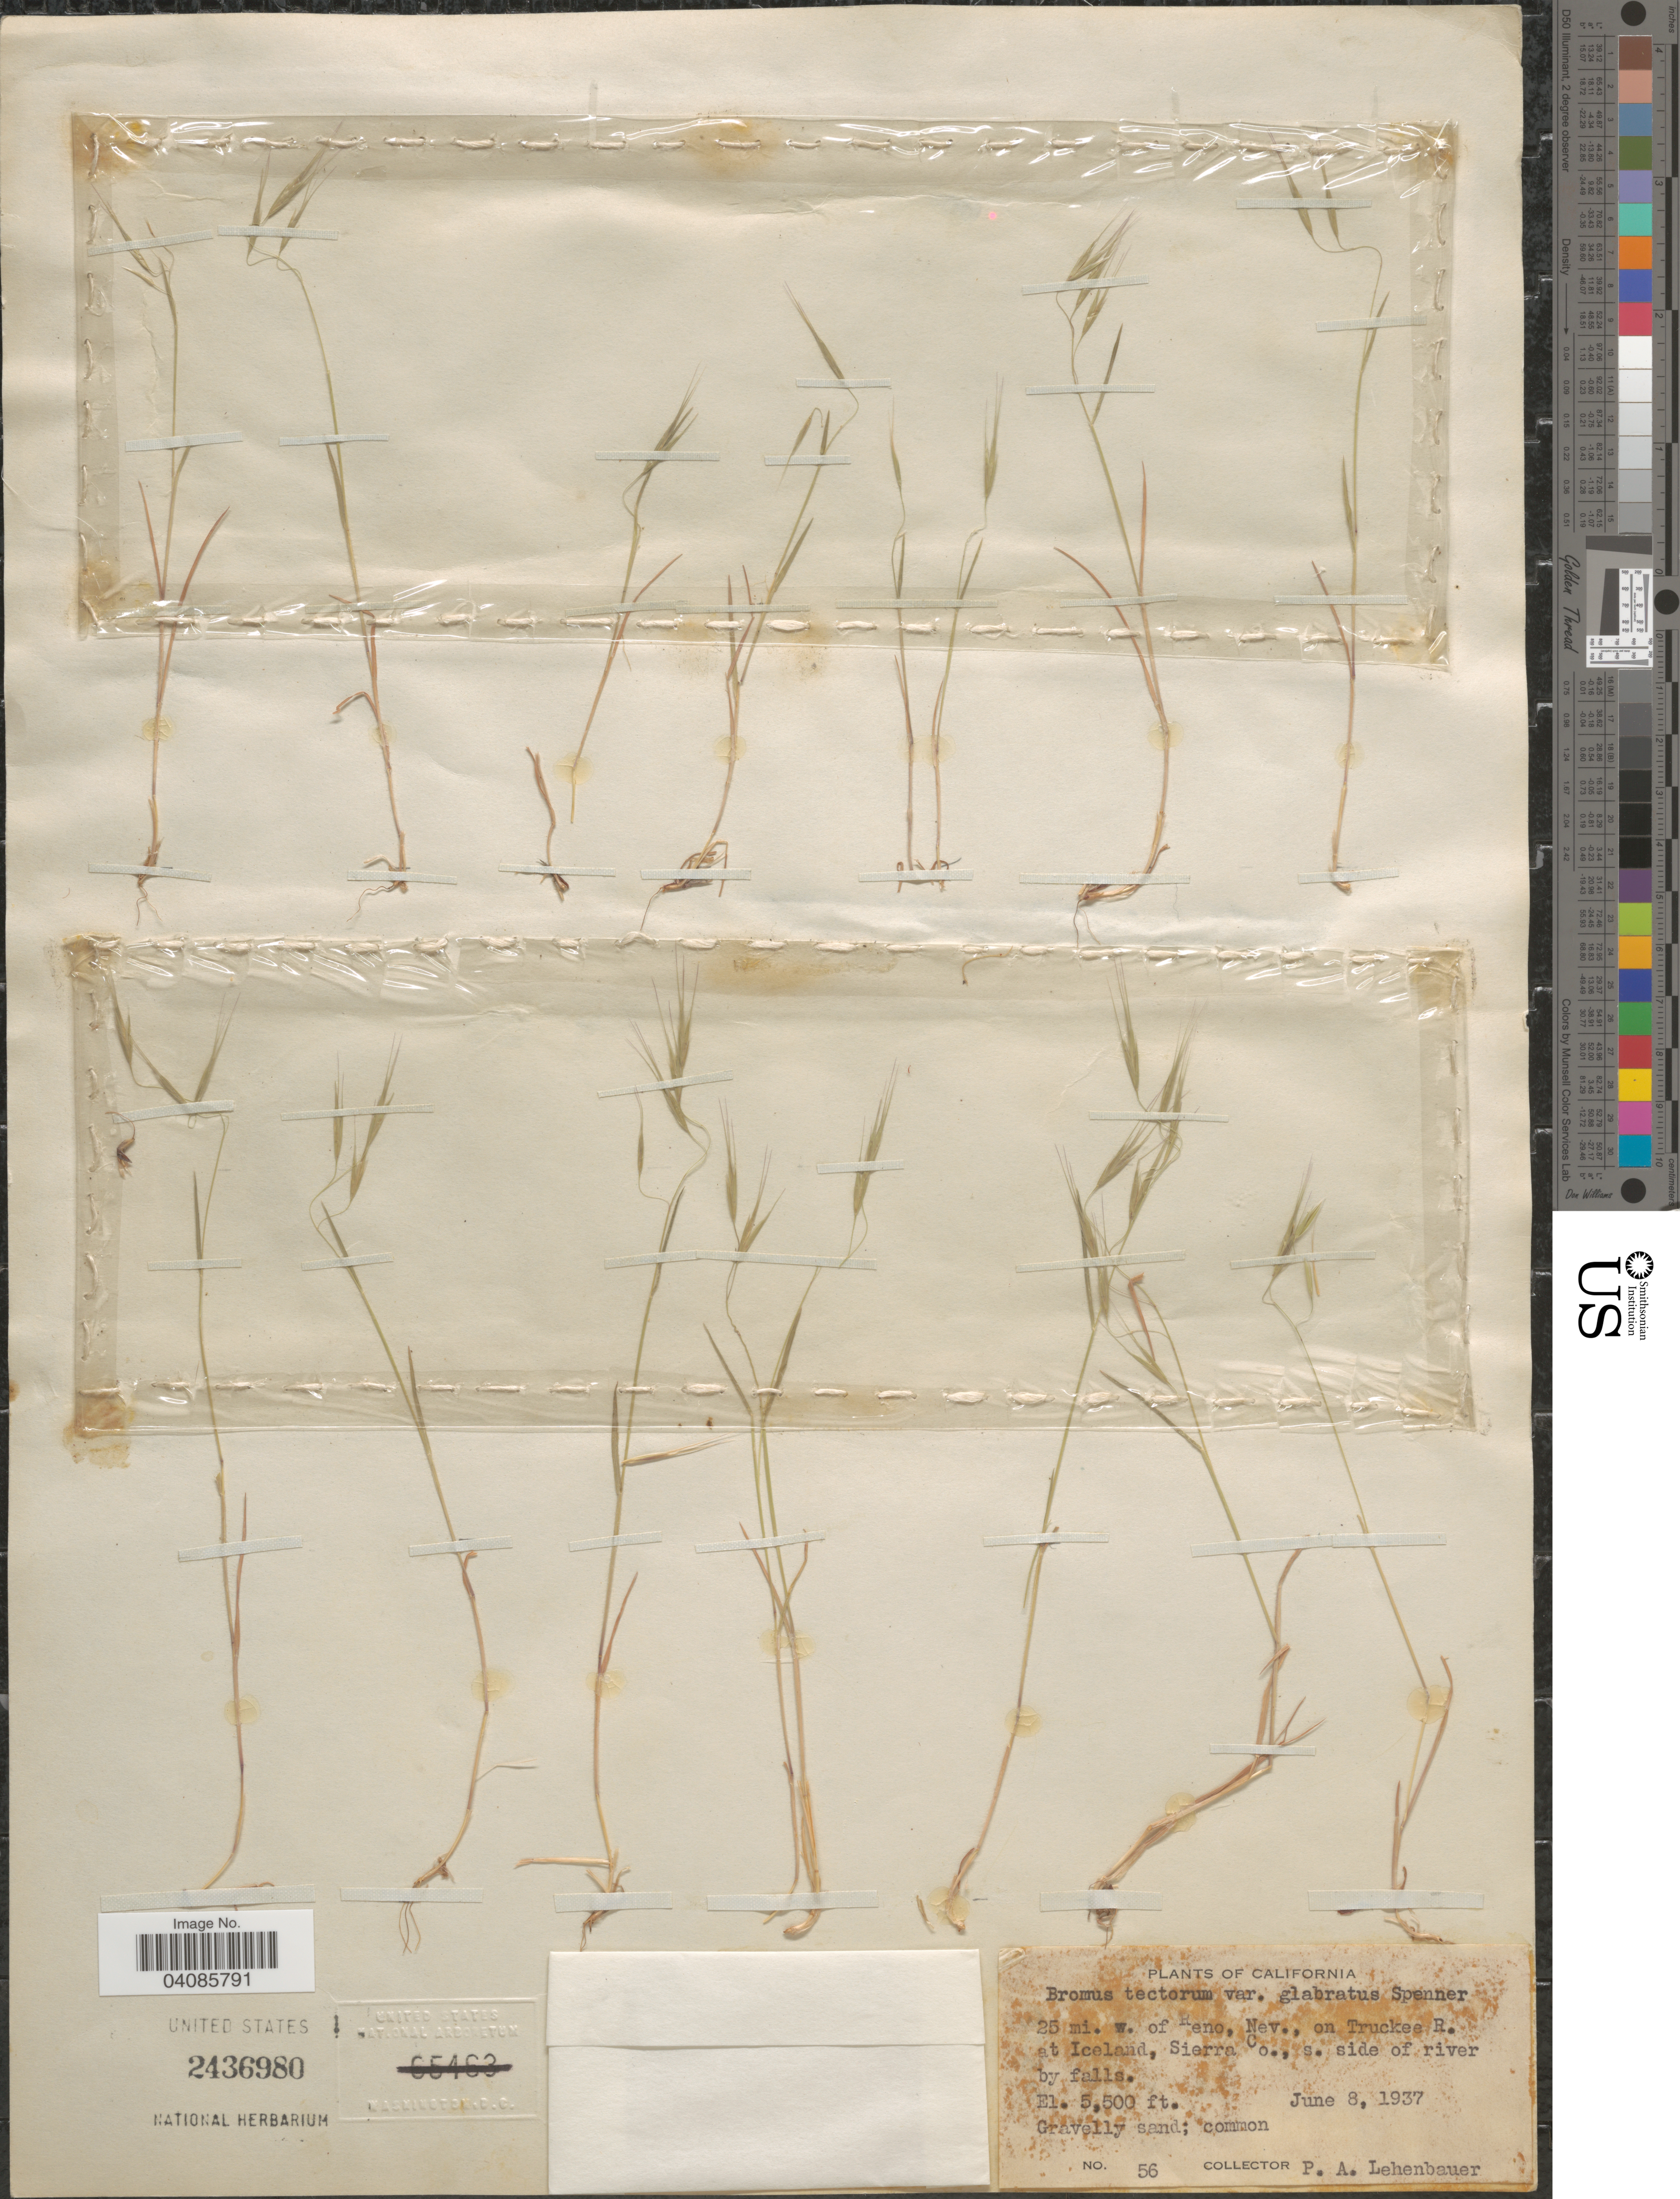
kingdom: Plantae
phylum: Tracheophyta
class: Liliopsida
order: Poales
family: Poaceae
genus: Bromus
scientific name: Bromus tectorum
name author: L.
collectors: P. Lehenbauer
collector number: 56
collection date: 1937-06-08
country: United States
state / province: California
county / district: Sierra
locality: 25 mi. w. of Reno, Nev., on Truckee R. at Iceland, Sierra Co., s. side of river by falls.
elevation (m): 1676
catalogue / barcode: US 2436980